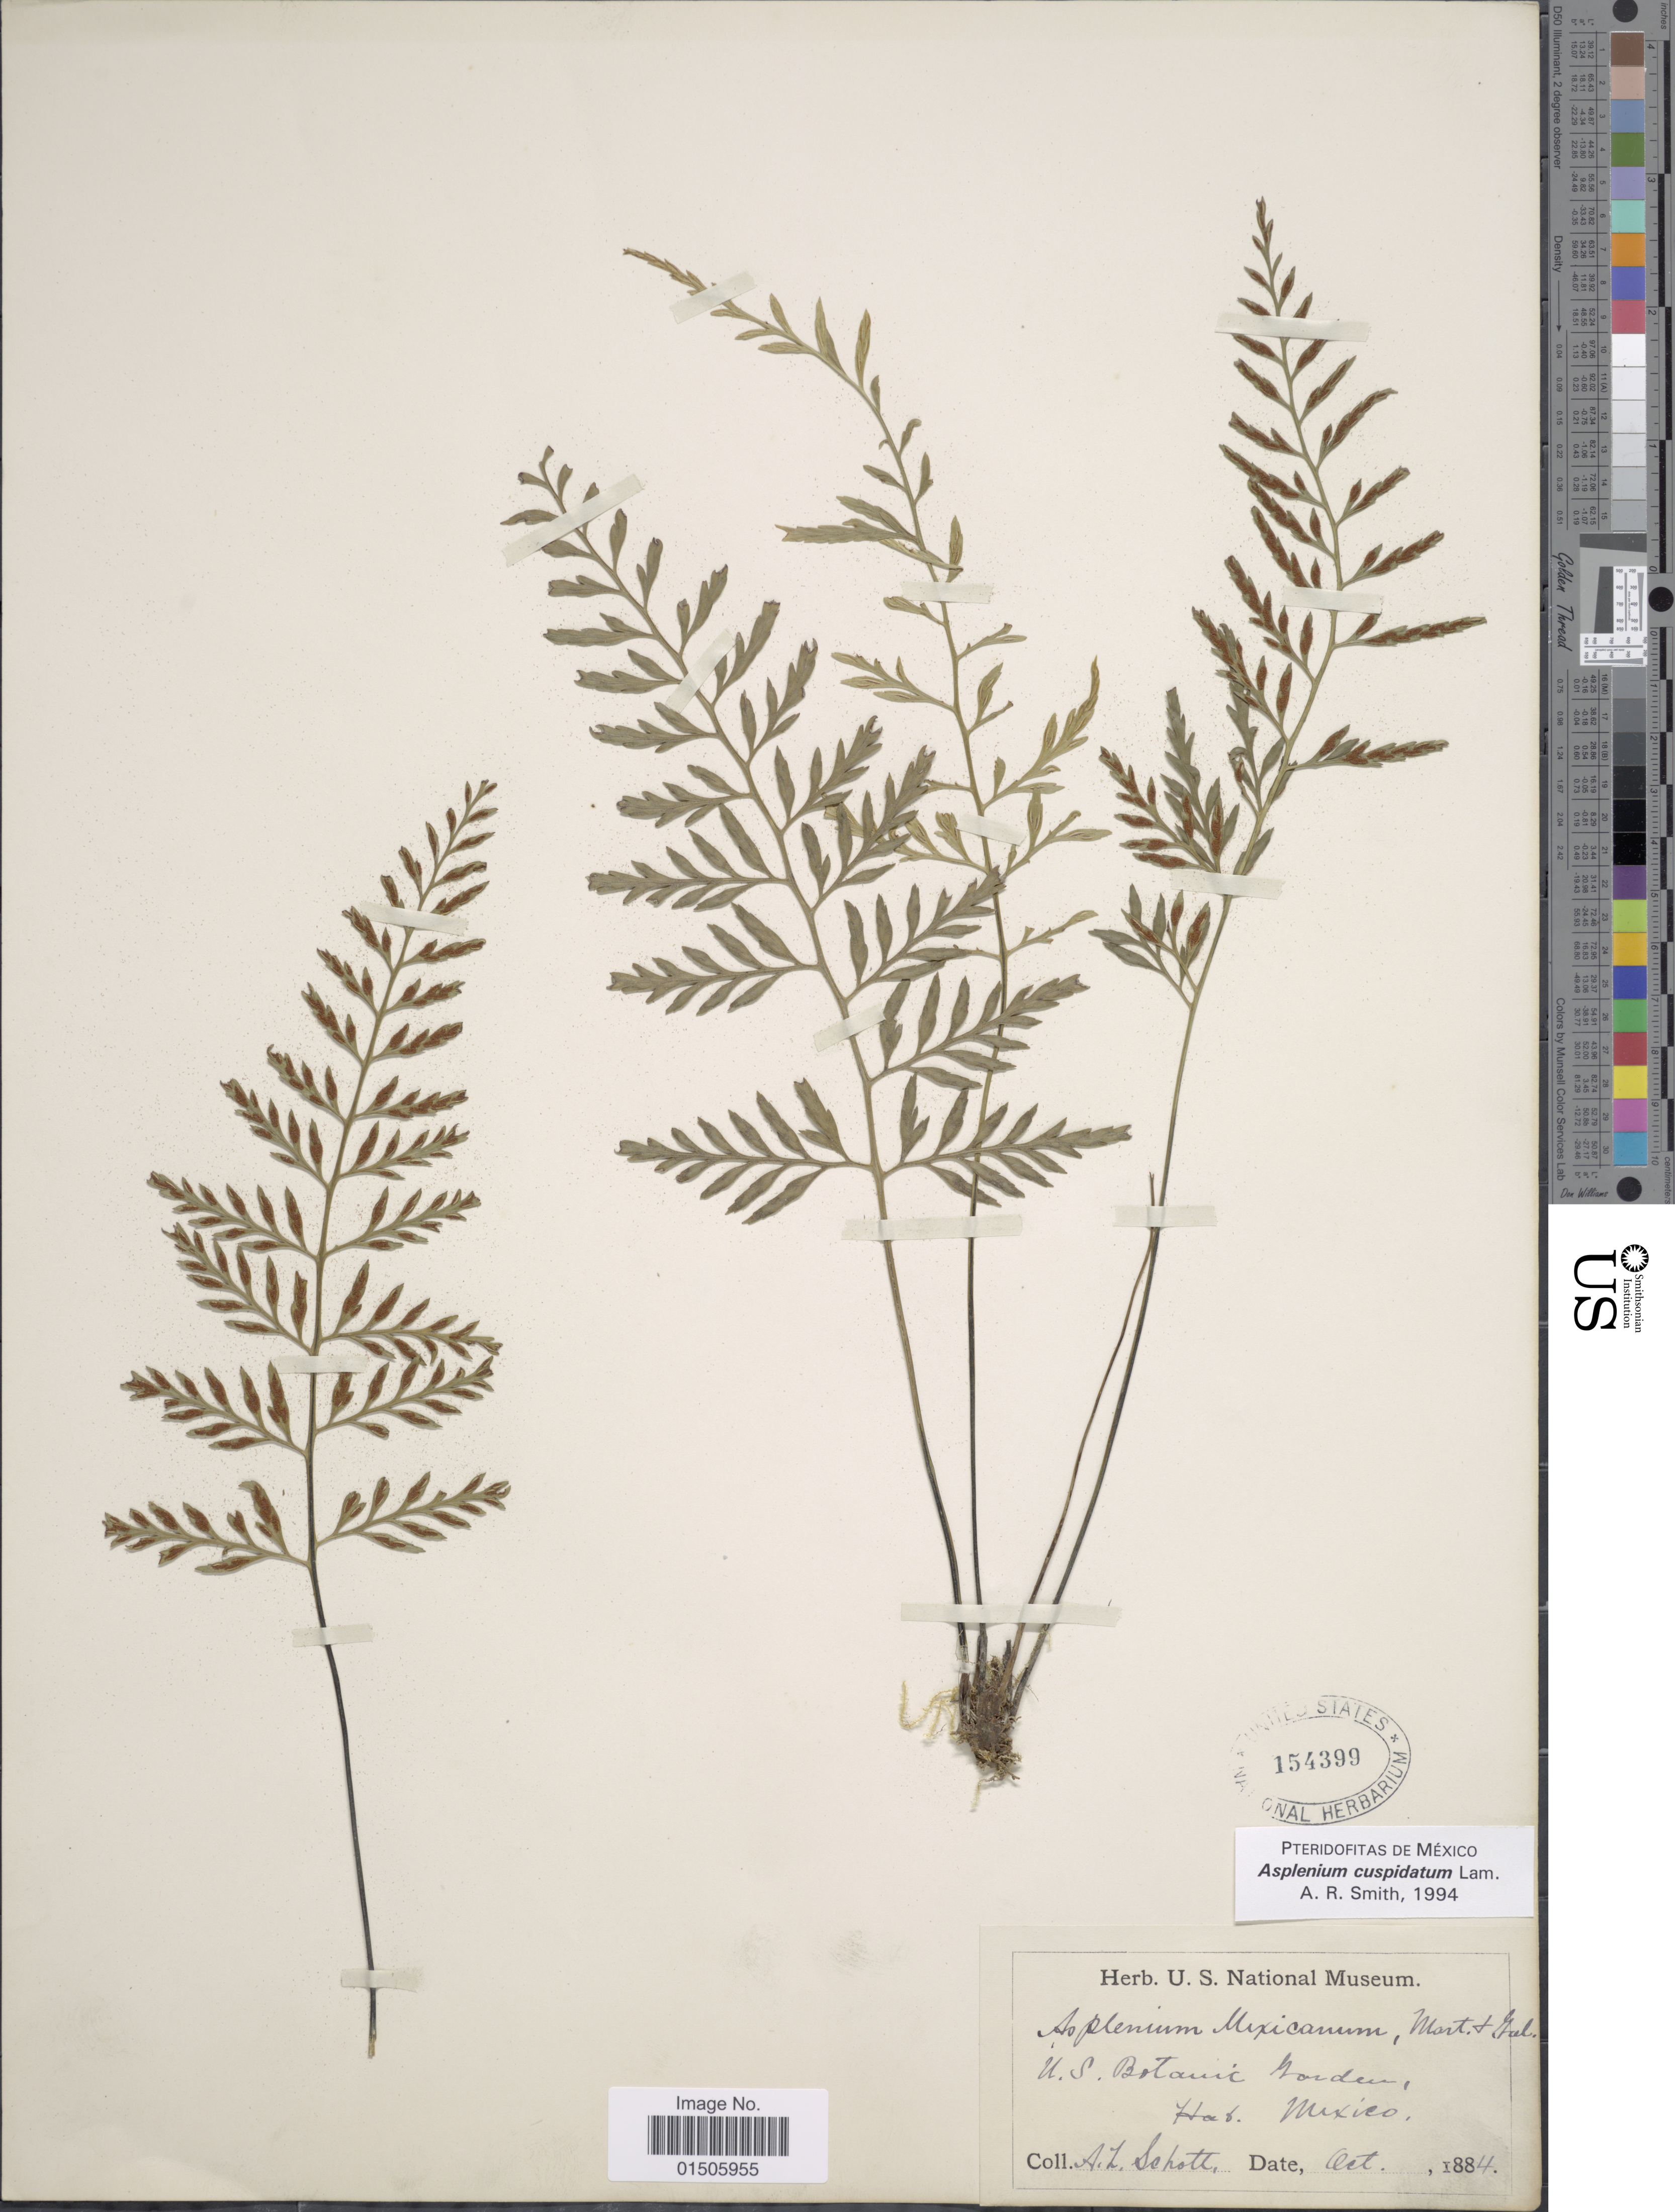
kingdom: Plantae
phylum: Tracheophyta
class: Polypodiopsida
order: Polypodiales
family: Aspleniaceae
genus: Asplenium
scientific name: Asplenium cuspidatum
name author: Lam.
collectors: A. L. Schott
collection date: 1884-10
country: Mexico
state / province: México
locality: U.S. Botanic Garden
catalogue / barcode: US 154399